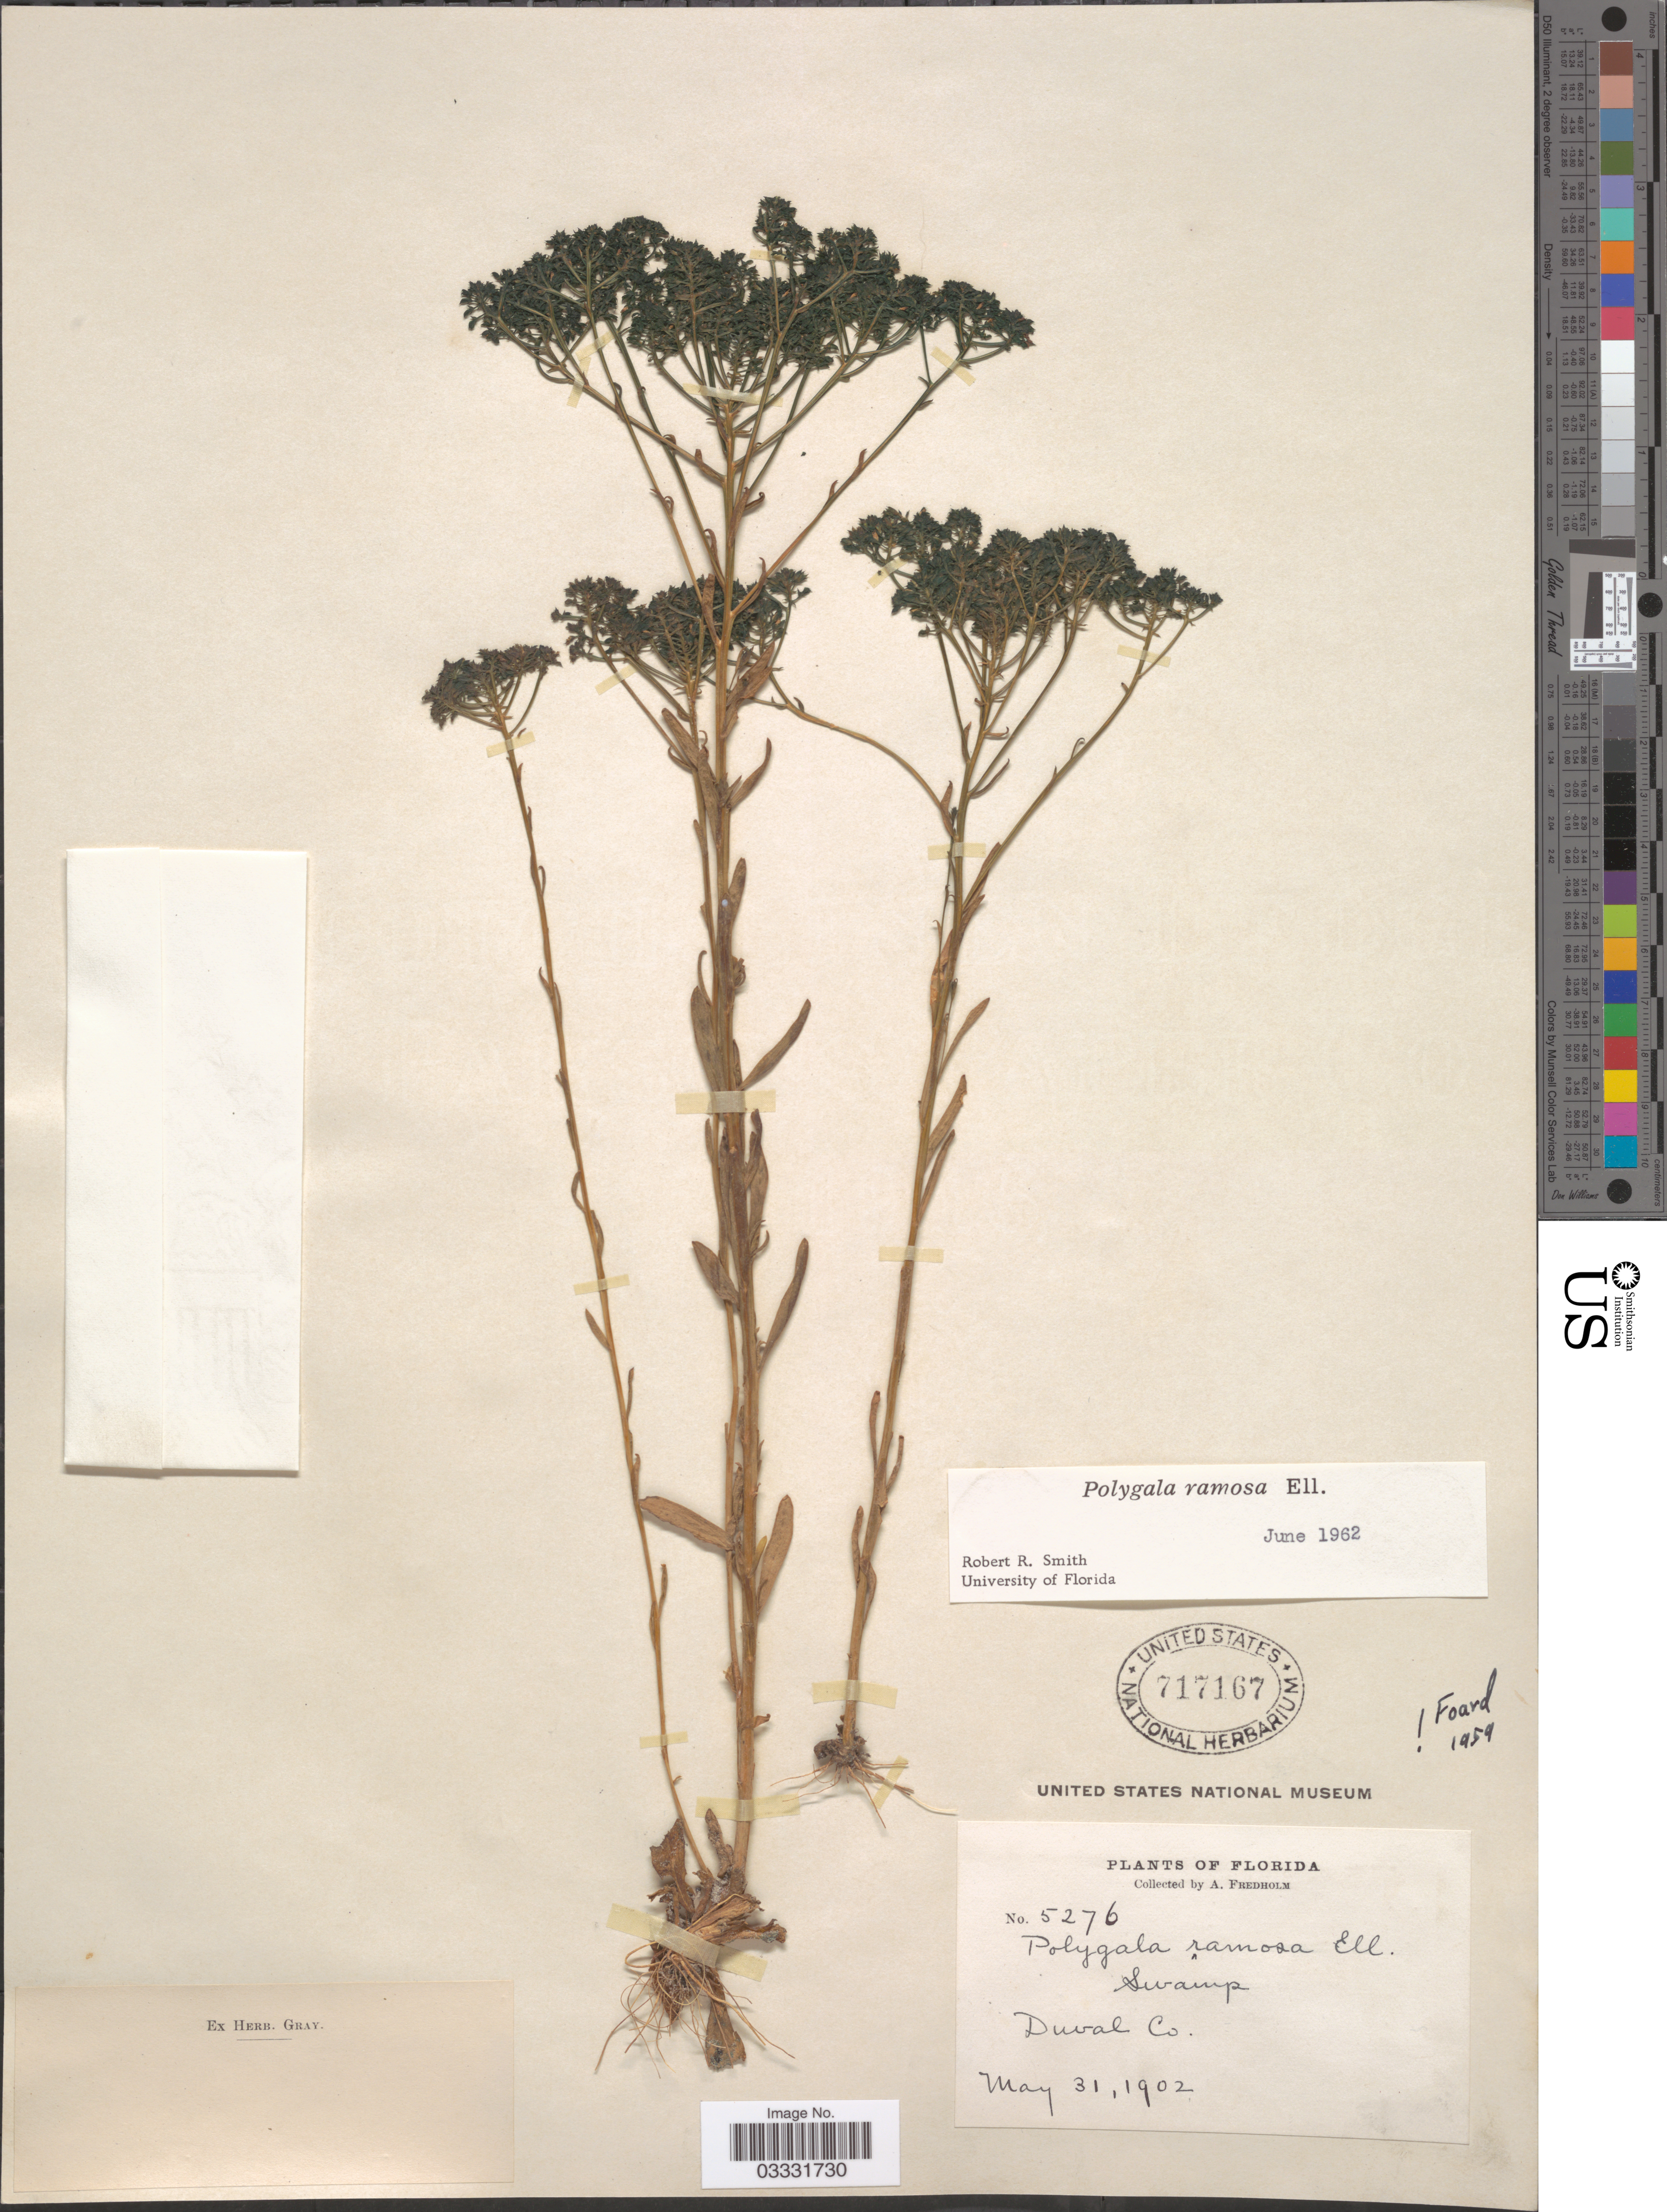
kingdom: Plantae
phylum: Tracheophyta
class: Magnoliopsida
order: Fabales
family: Polygalaceae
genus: Polygala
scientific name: Polygala ramosa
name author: Elliott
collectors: A. Fredholm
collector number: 5276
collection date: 1902-05-31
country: United States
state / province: Florida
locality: Duval Co.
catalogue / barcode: US 717167